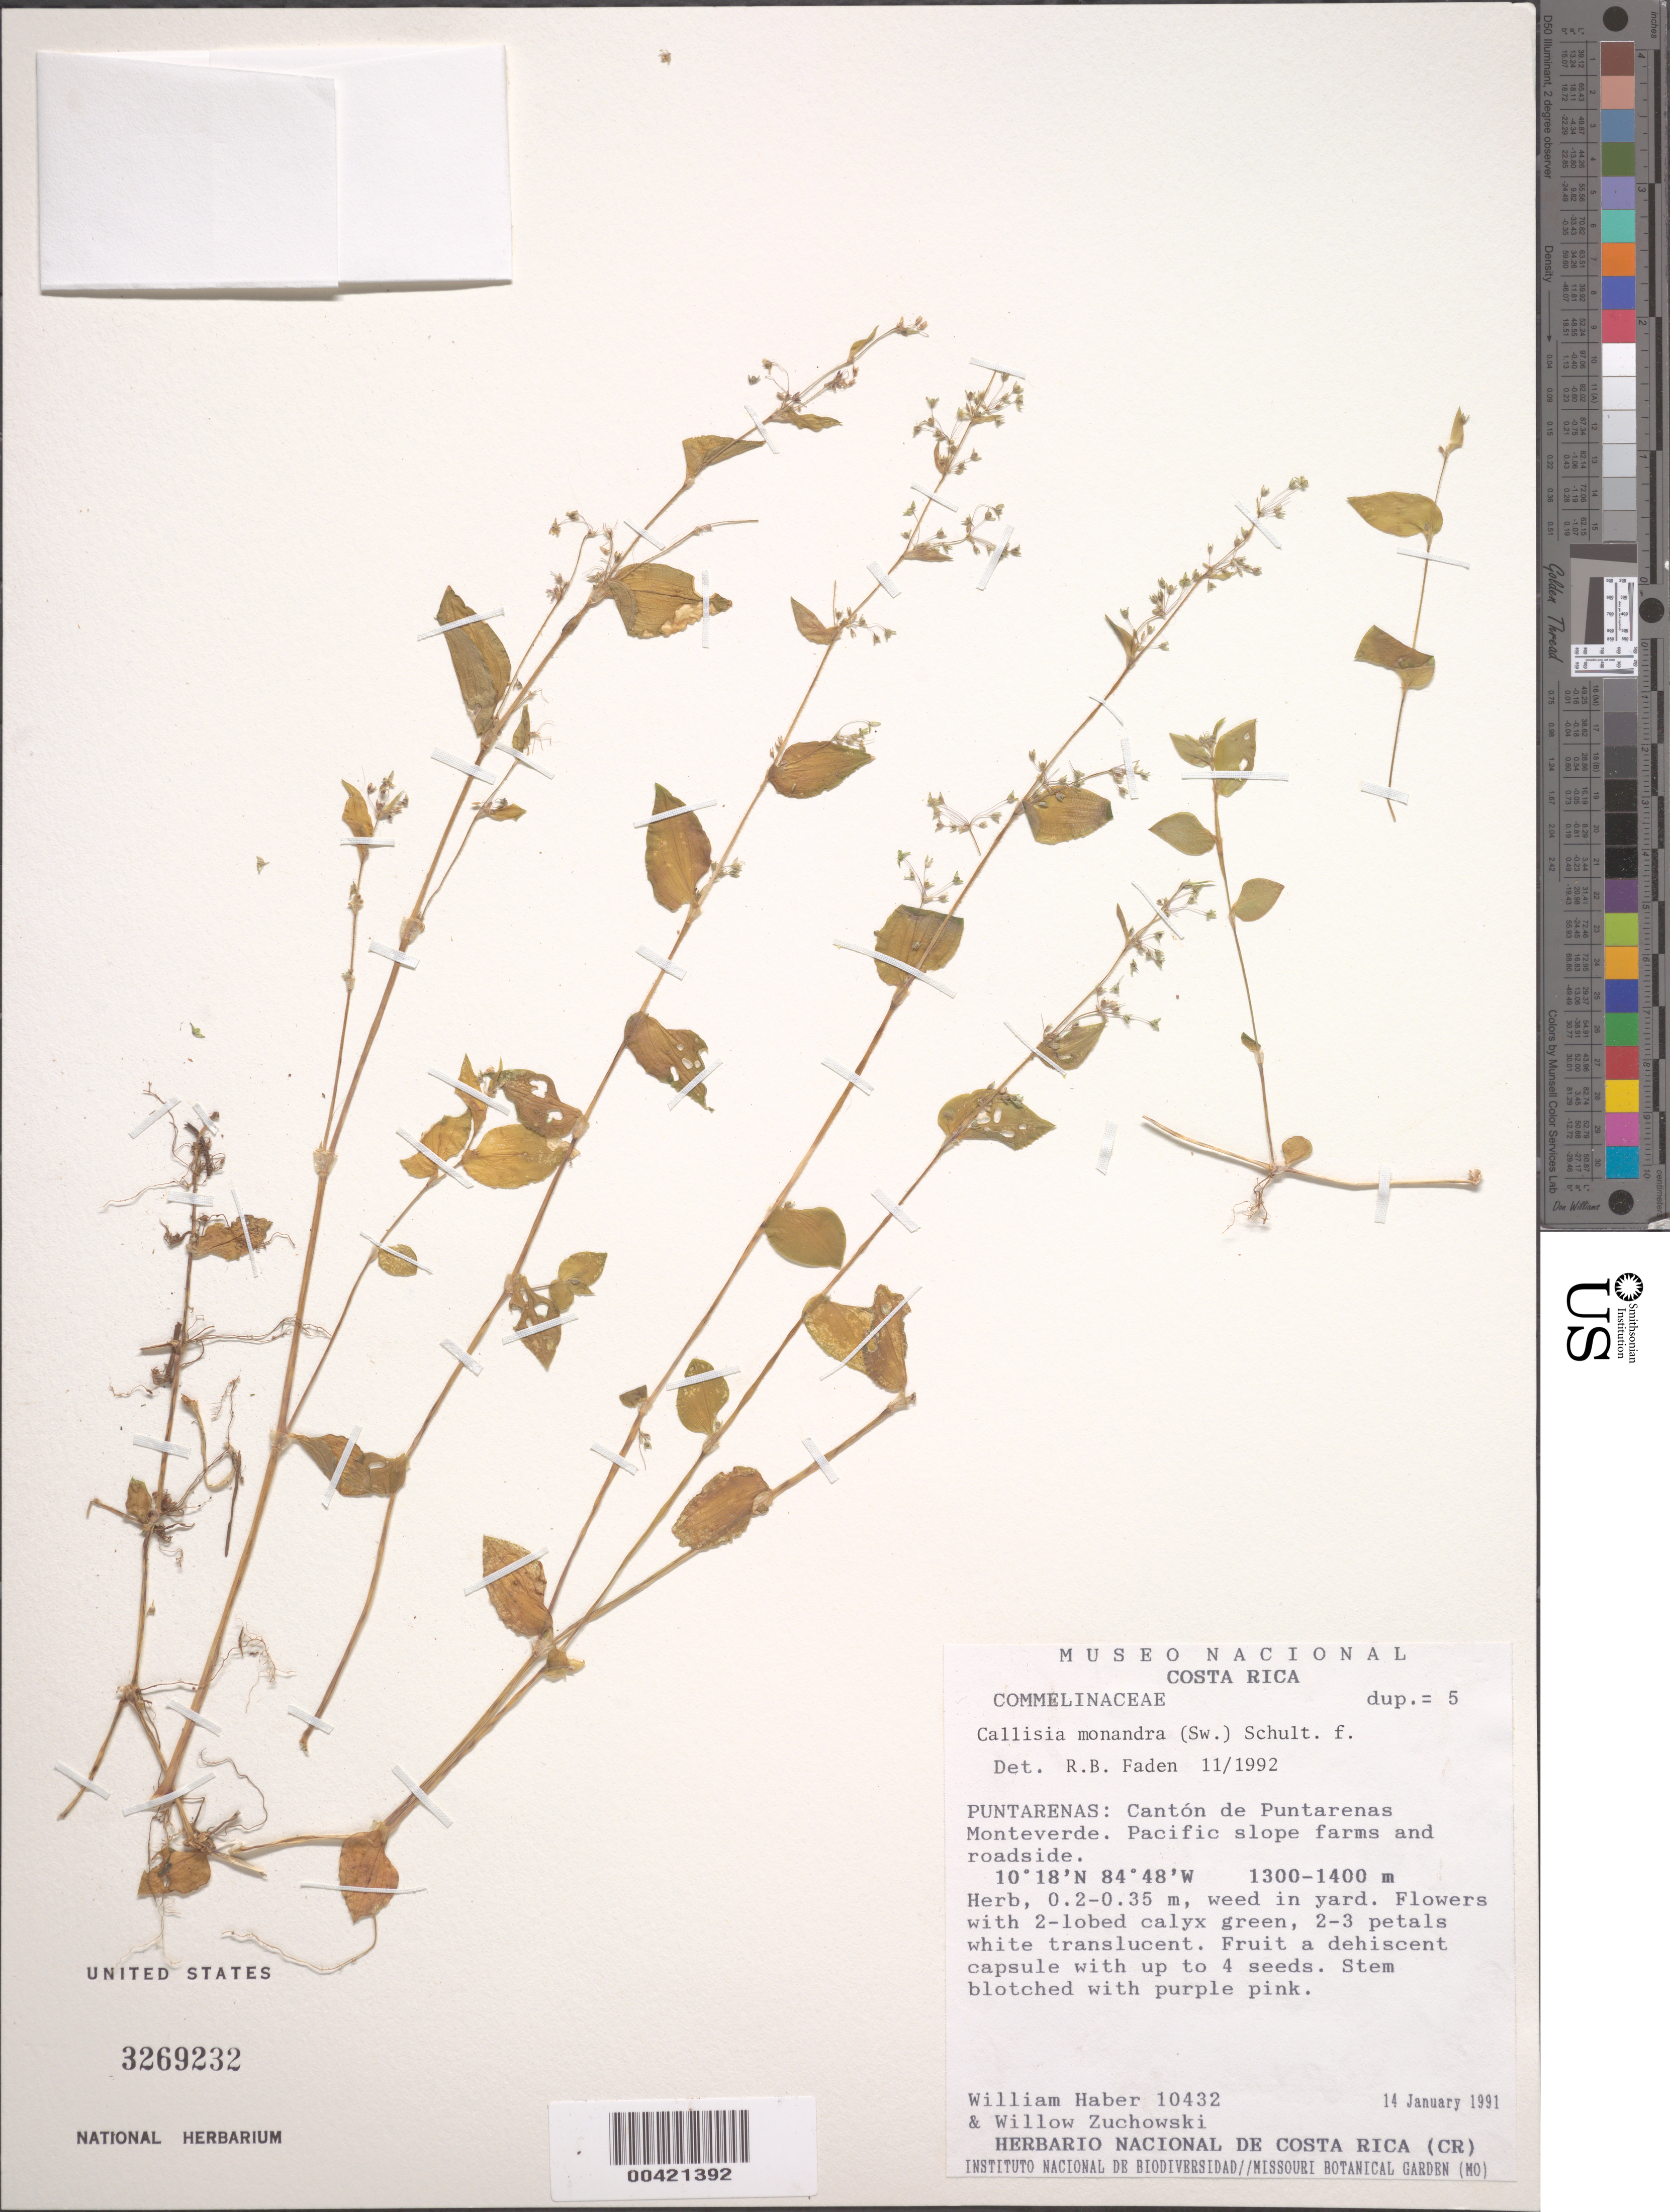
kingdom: Plantae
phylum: Tracheophyta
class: Liliopsida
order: Commelinales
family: Commelinaceae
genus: Callisia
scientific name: Callisia monandra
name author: (Sw.) Schult. & Schult. f.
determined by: Faden, Robert B., (US), Smithsonian Institution - National Museum of Natural History (UNITED STATES)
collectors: W. A. Haber & W. Zuchowski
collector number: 10432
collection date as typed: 14 Jan 1991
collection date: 1991-01-14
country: Costa Rica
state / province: Puntarenas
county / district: Puntarenas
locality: Canton de puntarenas monteverde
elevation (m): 1300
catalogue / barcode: US 3269232